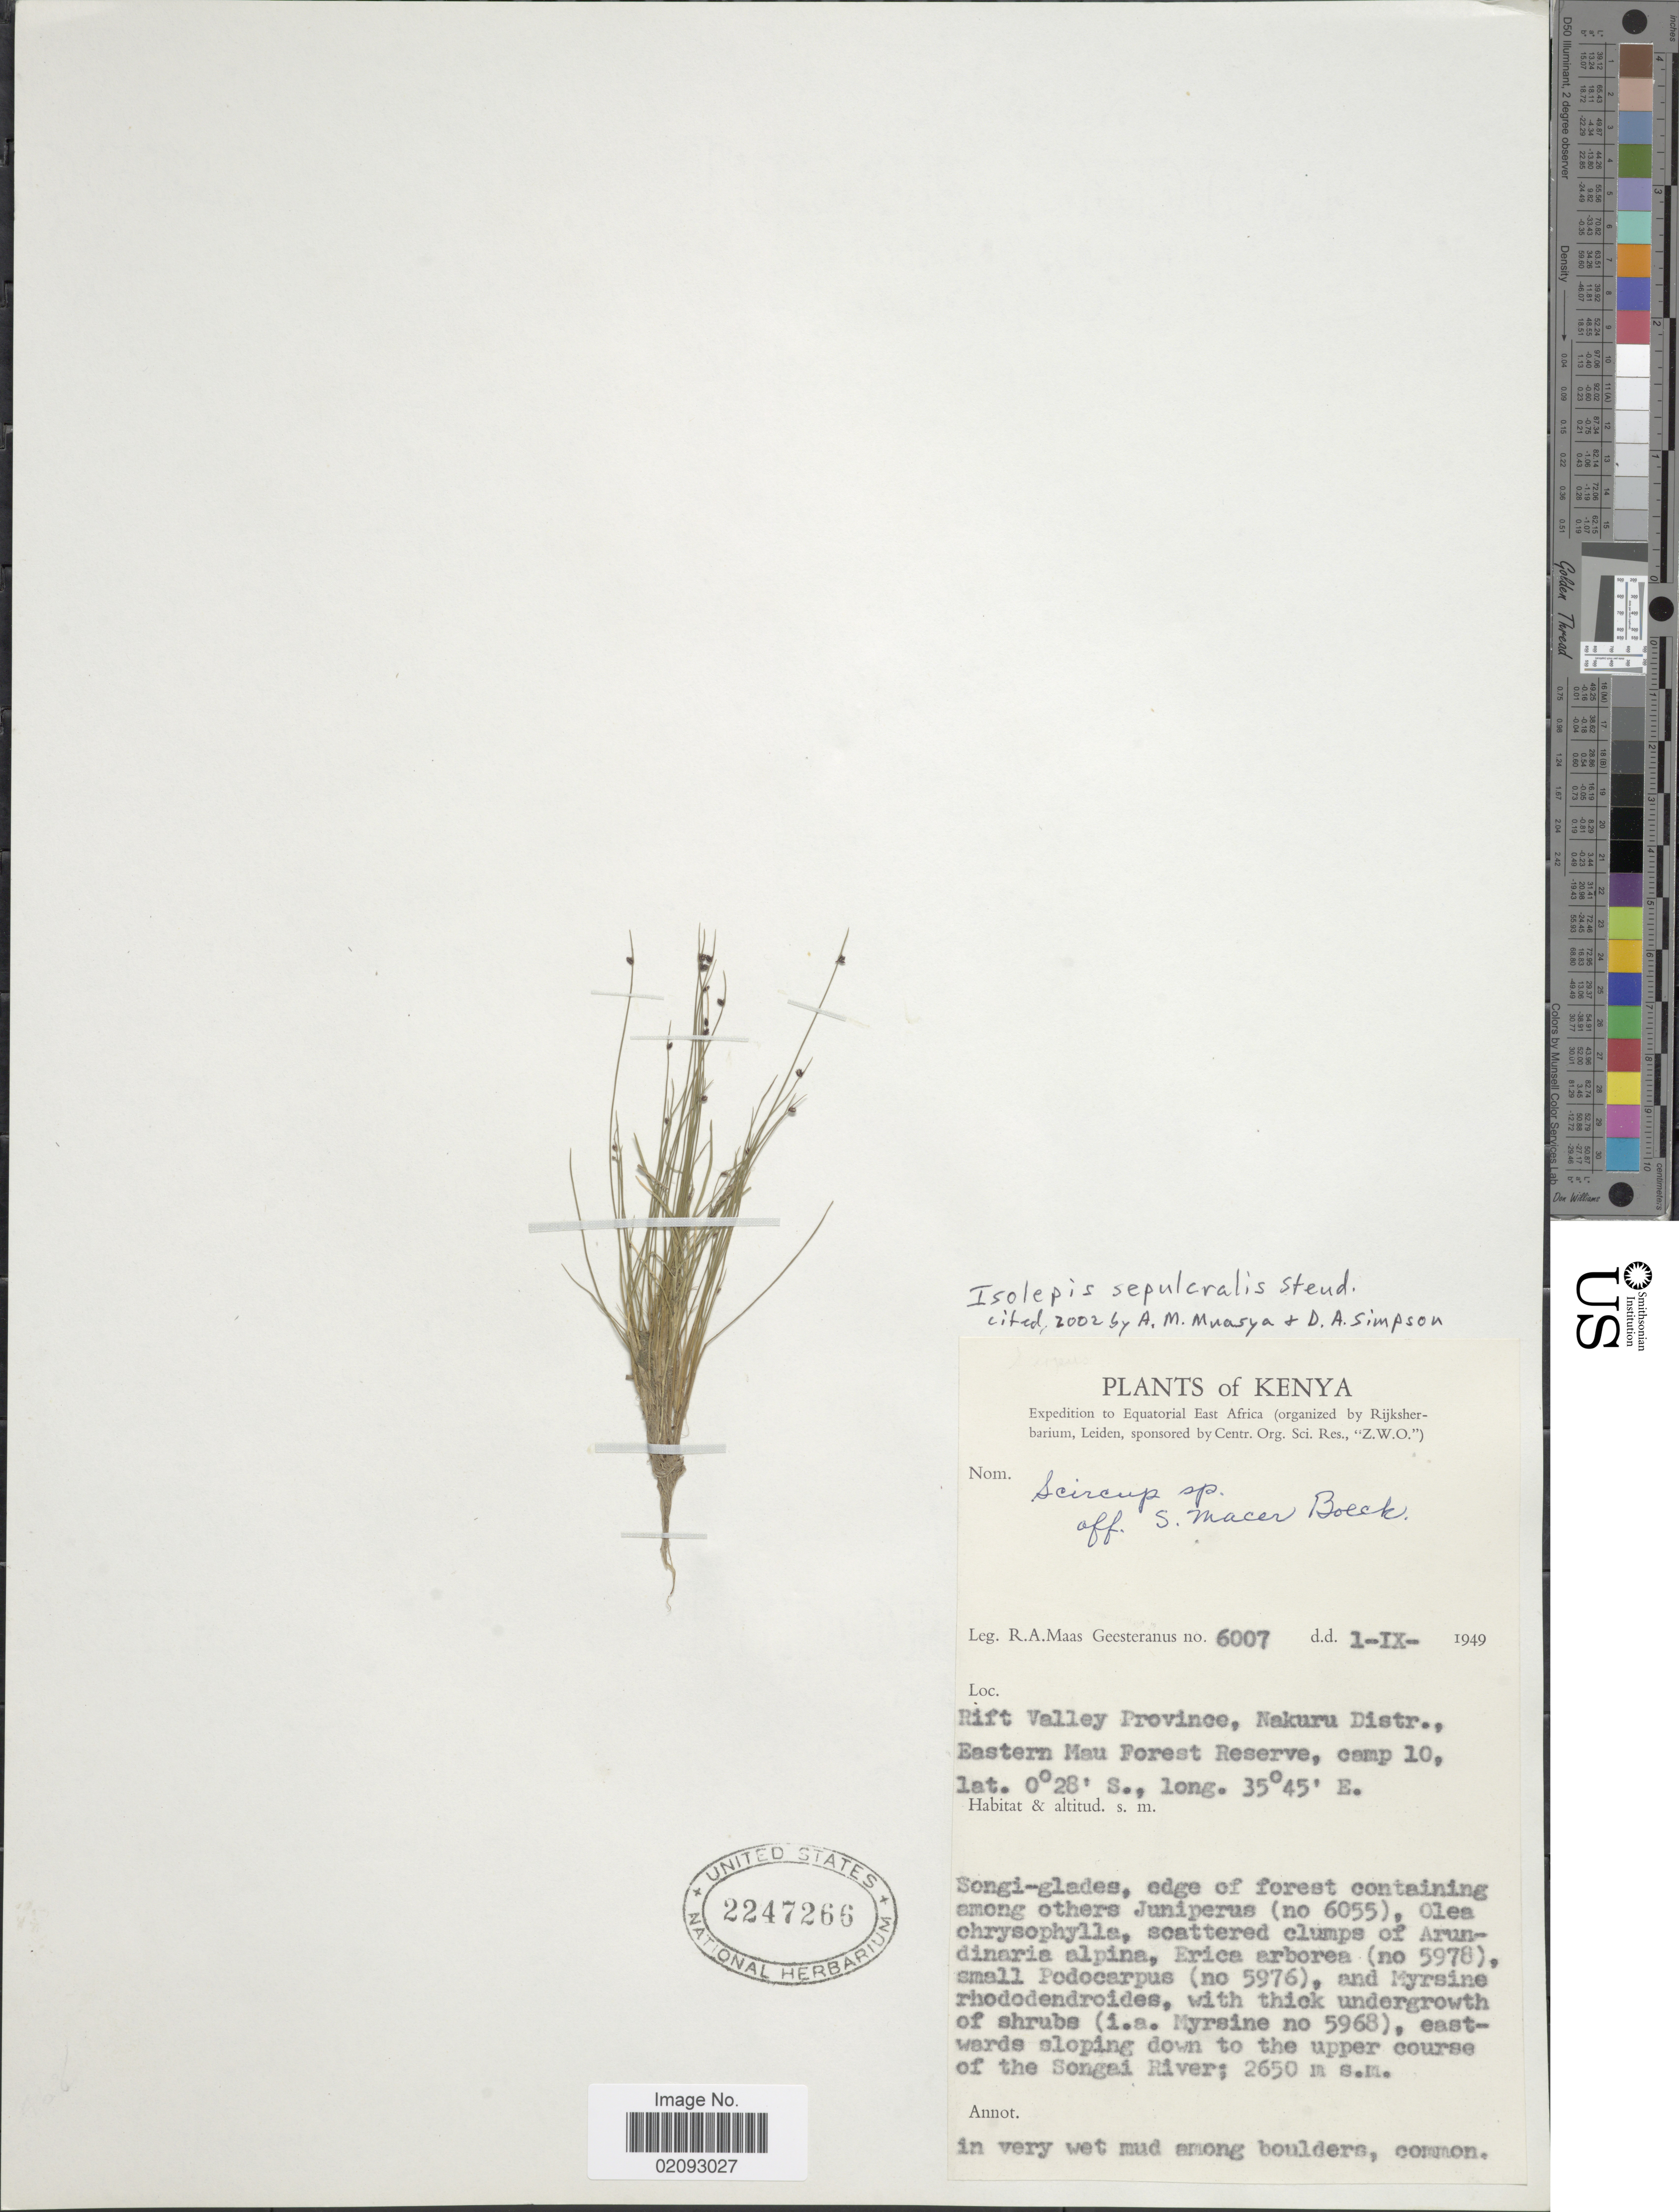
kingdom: Plantae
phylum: Tracheophyta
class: Liliopsida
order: Poales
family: Cyperaceae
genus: Isolepis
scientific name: Isolepis sepulcralis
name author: Steud.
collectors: R. A. Maas Geesteranus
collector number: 6007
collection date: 1949-09-01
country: Kenya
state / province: Nakuru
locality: Nakuru Distr., Eastern Mau Forest Reserve, camp 10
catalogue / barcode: US 2247266